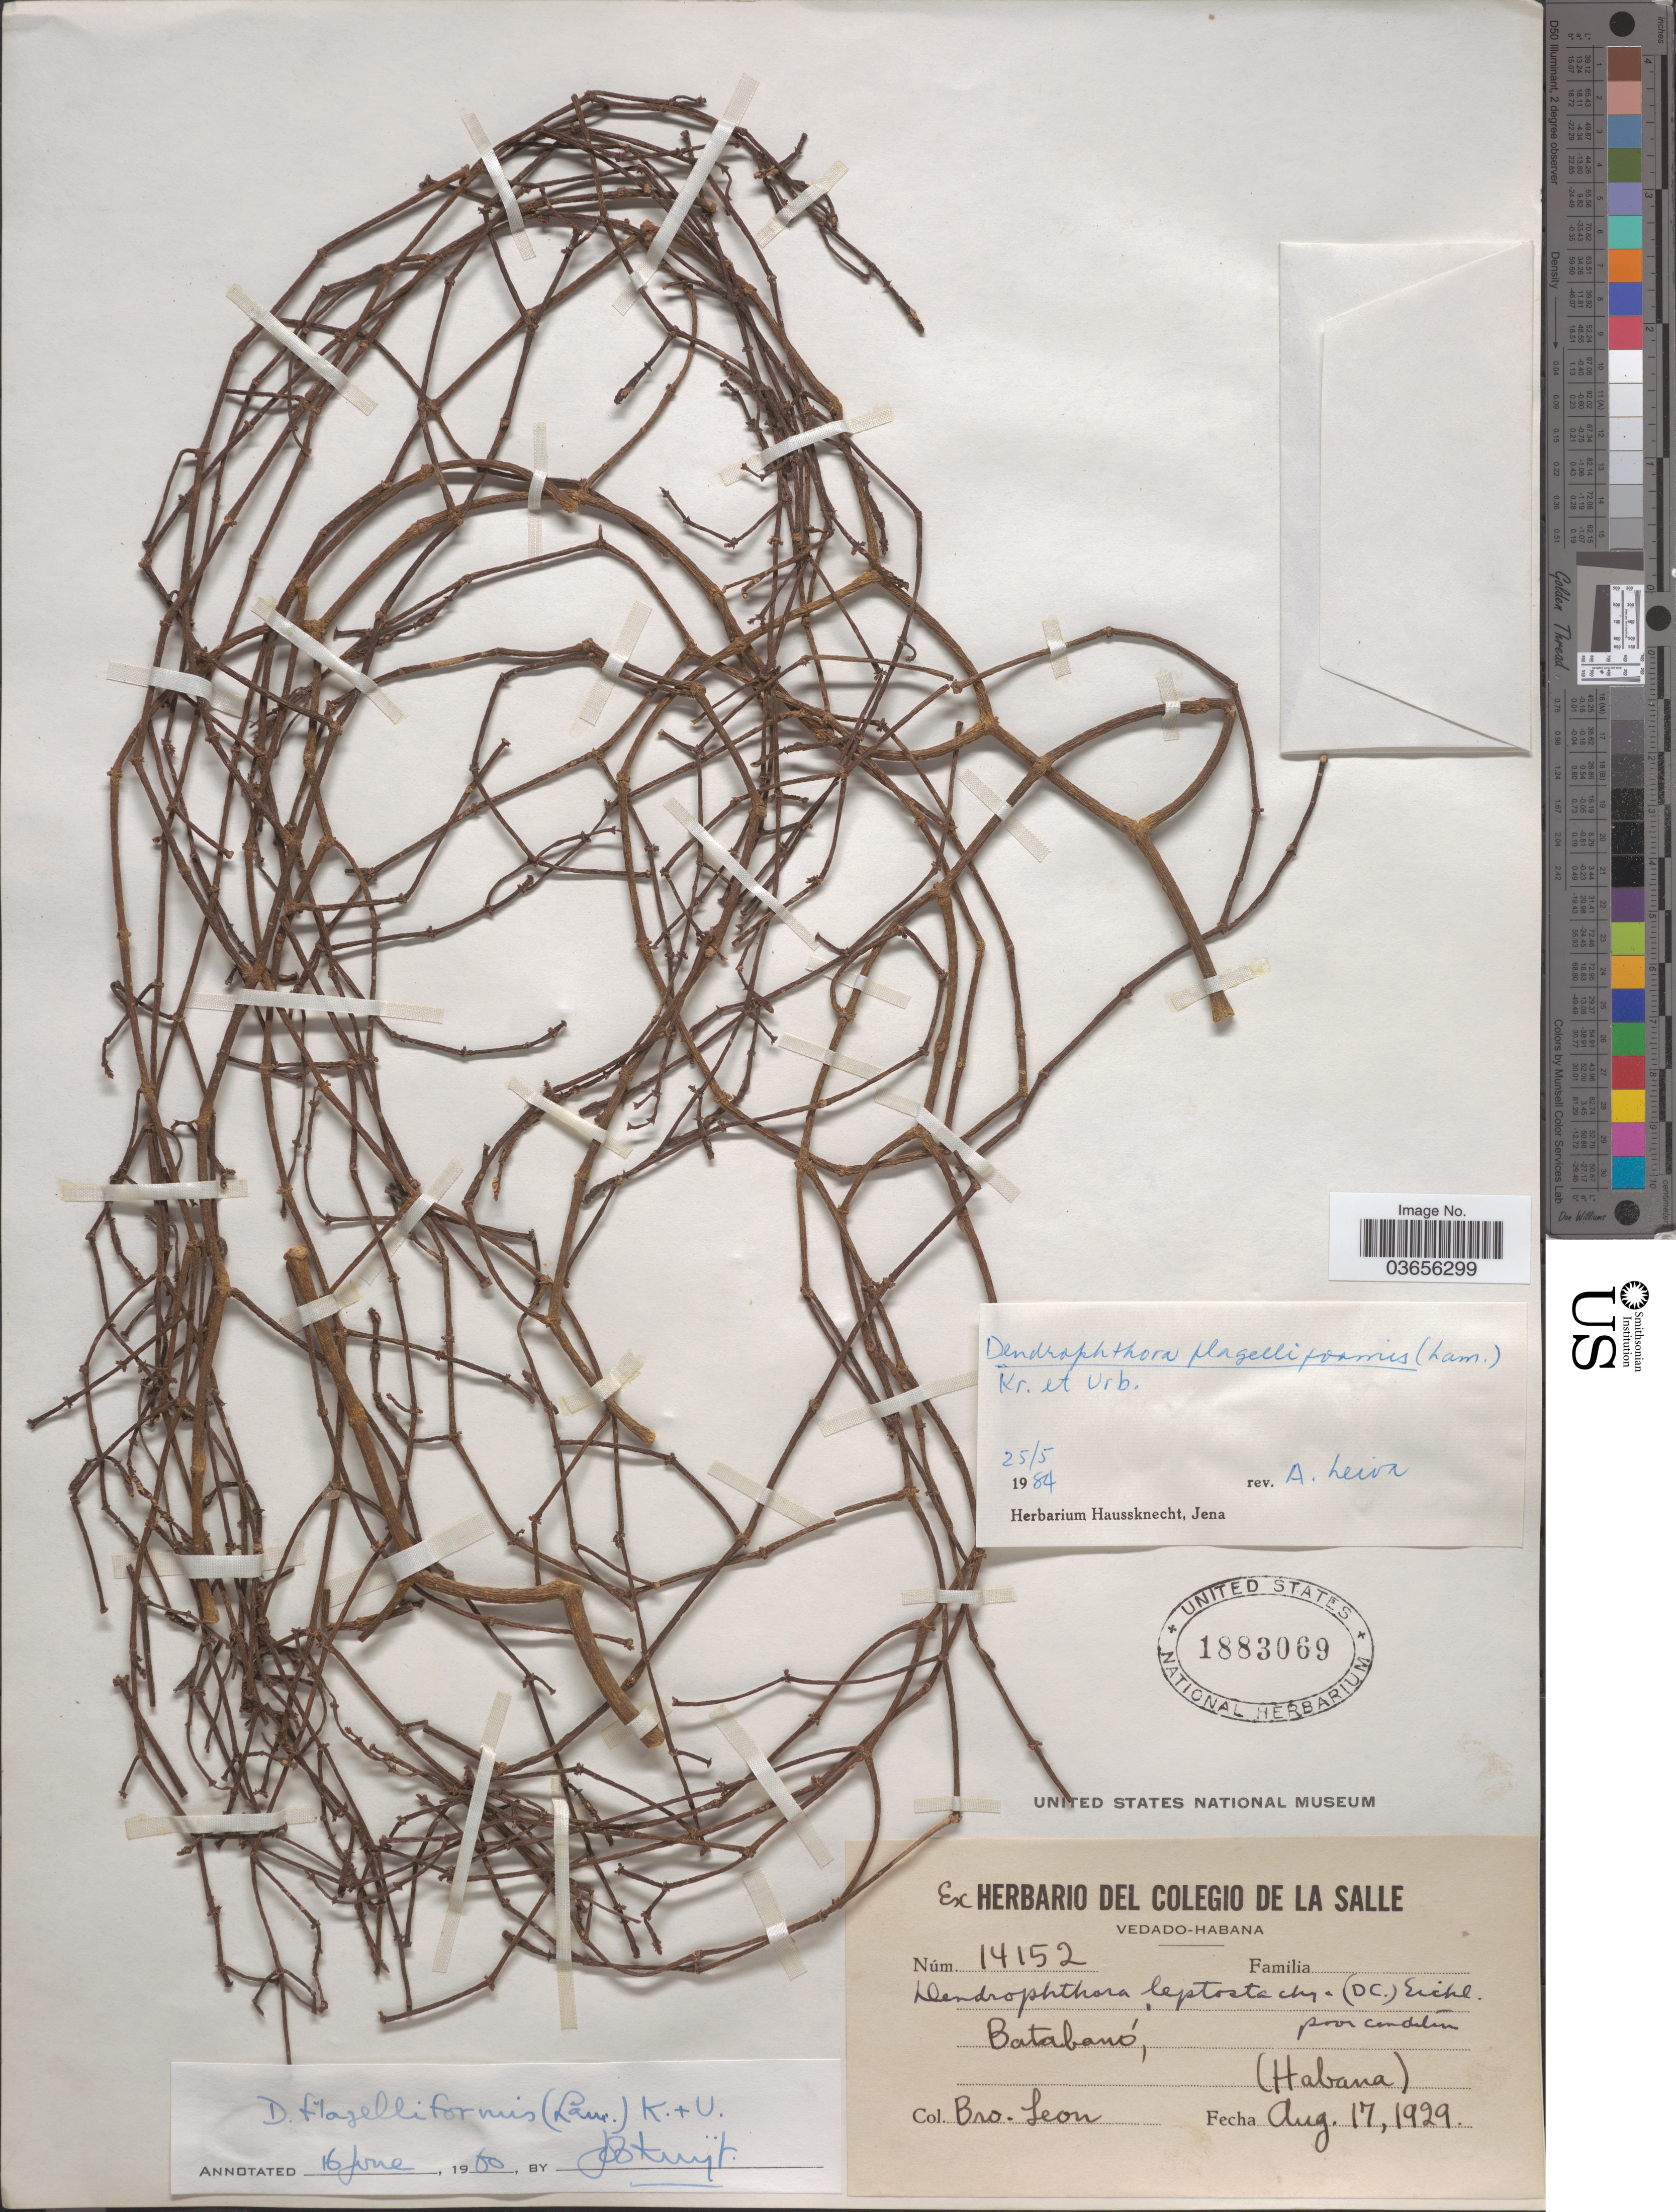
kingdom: Plantae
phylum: Tracheophyta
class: Magnoliopsida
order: Santalales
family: Viscaceae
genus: Dendrophthora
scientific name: Dendrophthora flagelliformis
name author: (Lam.) Krug & Urb.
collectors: Bro. León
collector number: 14152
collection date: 1929-08-17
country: Cuba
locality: Batabanó, (Habana).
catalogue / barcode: US 1883069